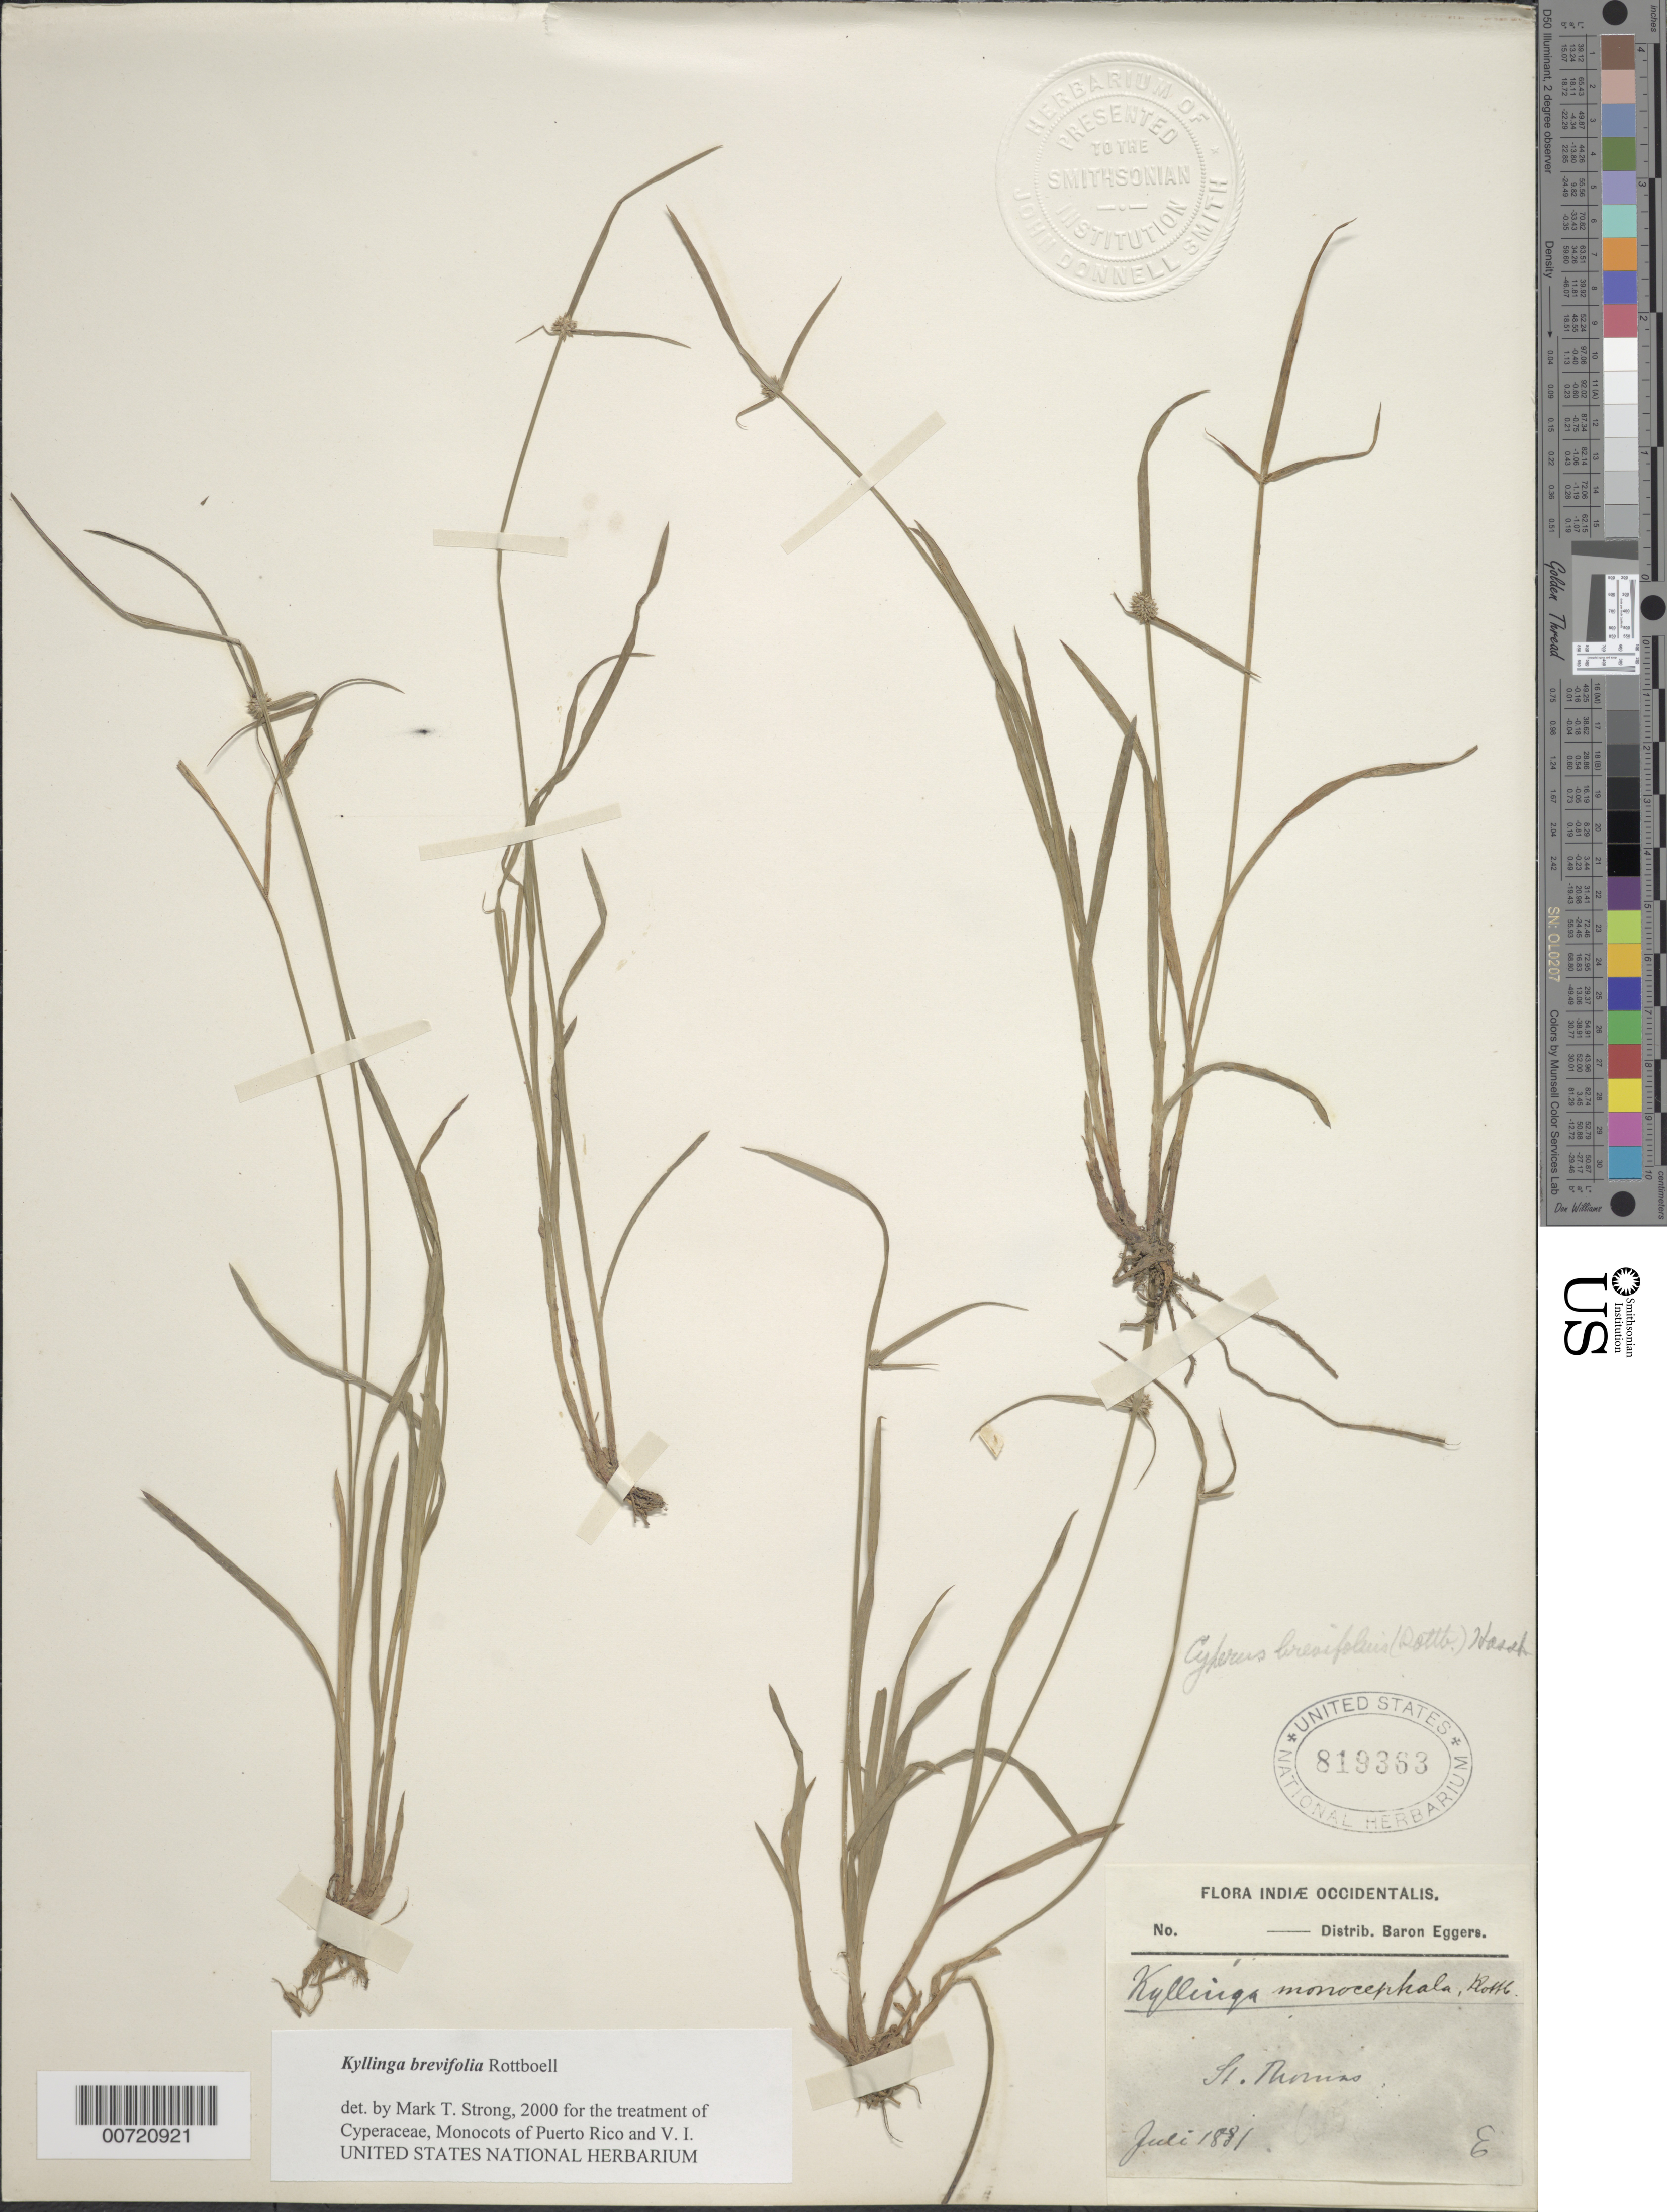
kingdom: Plantae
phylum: Tracheophyta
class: Liliopsida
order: Poales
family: Cyperaceae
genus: Cyperus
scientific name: Cyperus brevifolius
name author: (Rottb.) Hassk.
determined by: Strong, M. T., (US), Smithsonian Institution - National Museum of Natural History (UNITED STATES)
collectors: H. F. A. von Eggers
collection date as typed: Jul 1881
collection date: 1881-07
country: U.S. Virgin Islands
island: St. Thomas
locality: St. Thomas.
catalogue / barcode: US 819363